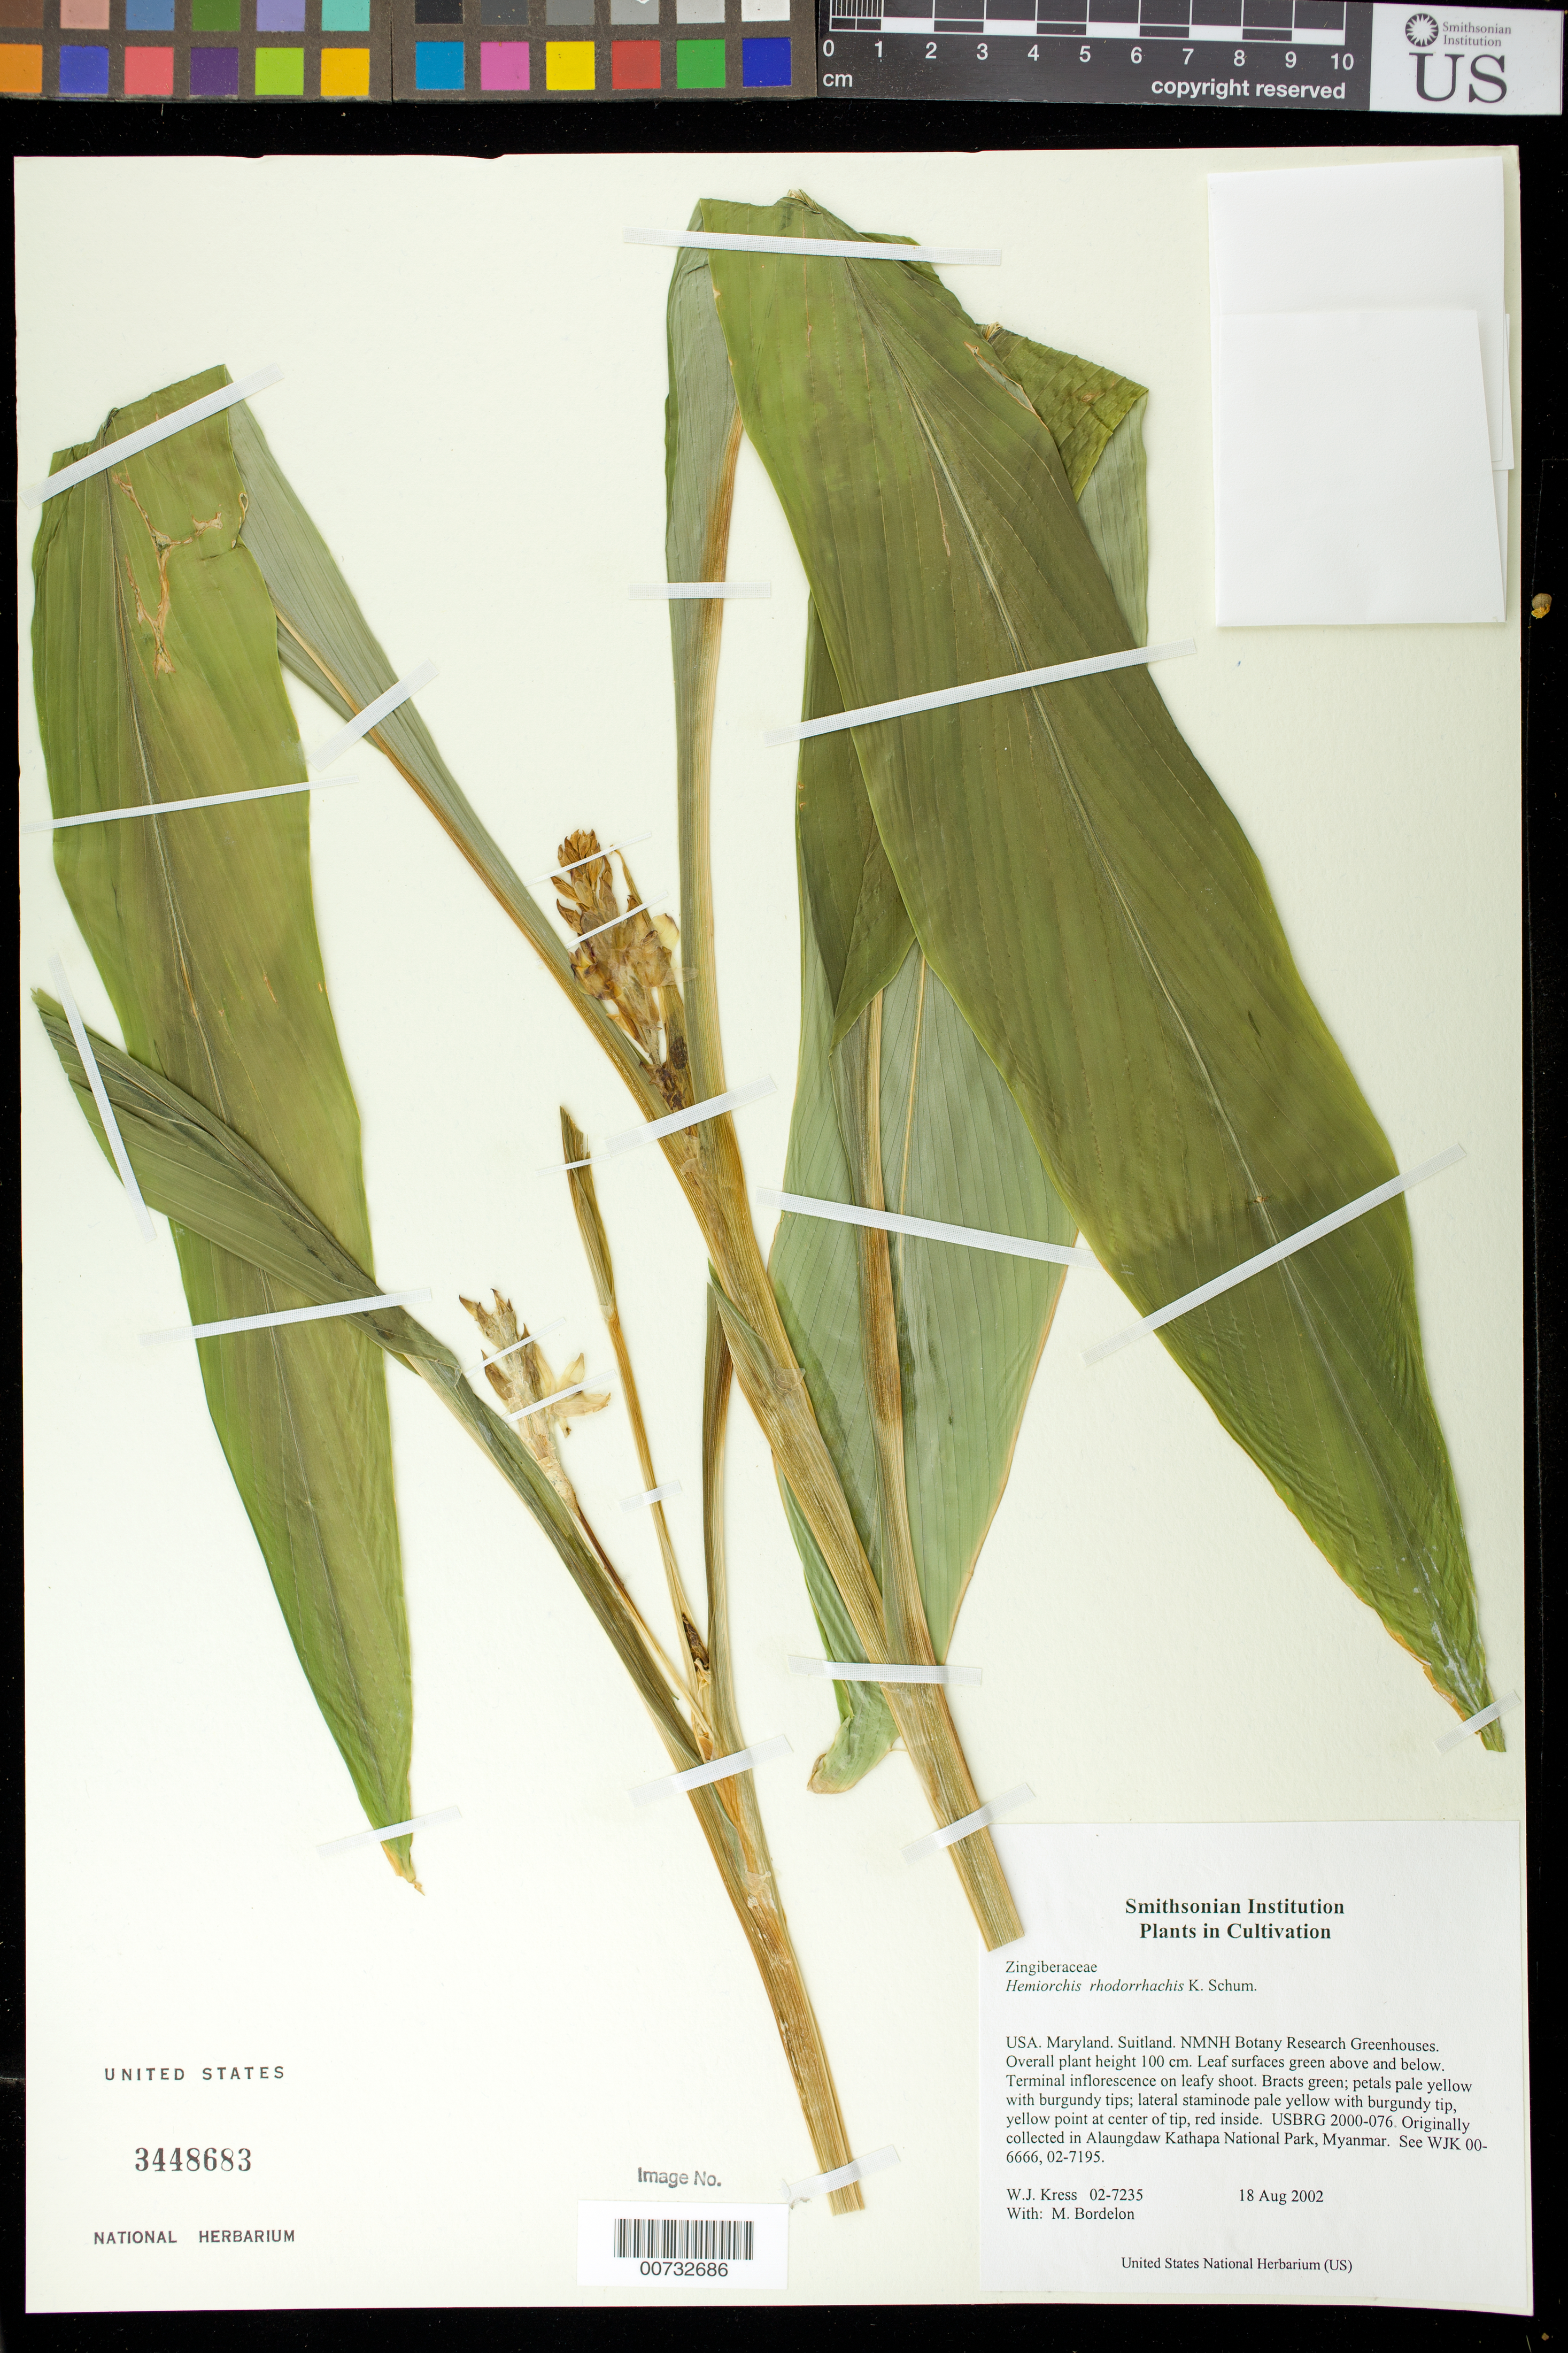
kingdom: Plantae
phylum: Tracheophyta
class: Liliopsida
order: Zingiberales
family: Zingiberaceae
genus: Hemiorchis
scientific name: Hemiorchis rhodorrhachis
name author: K. Schum.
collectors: W. J. Kress & M. Bordelon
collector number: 02-7235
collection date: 2002-08-18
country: United States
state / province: Maryland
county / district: Prince George's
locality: NMNH Botany Research Greenhouses. Suitland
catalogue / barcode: US 3448683